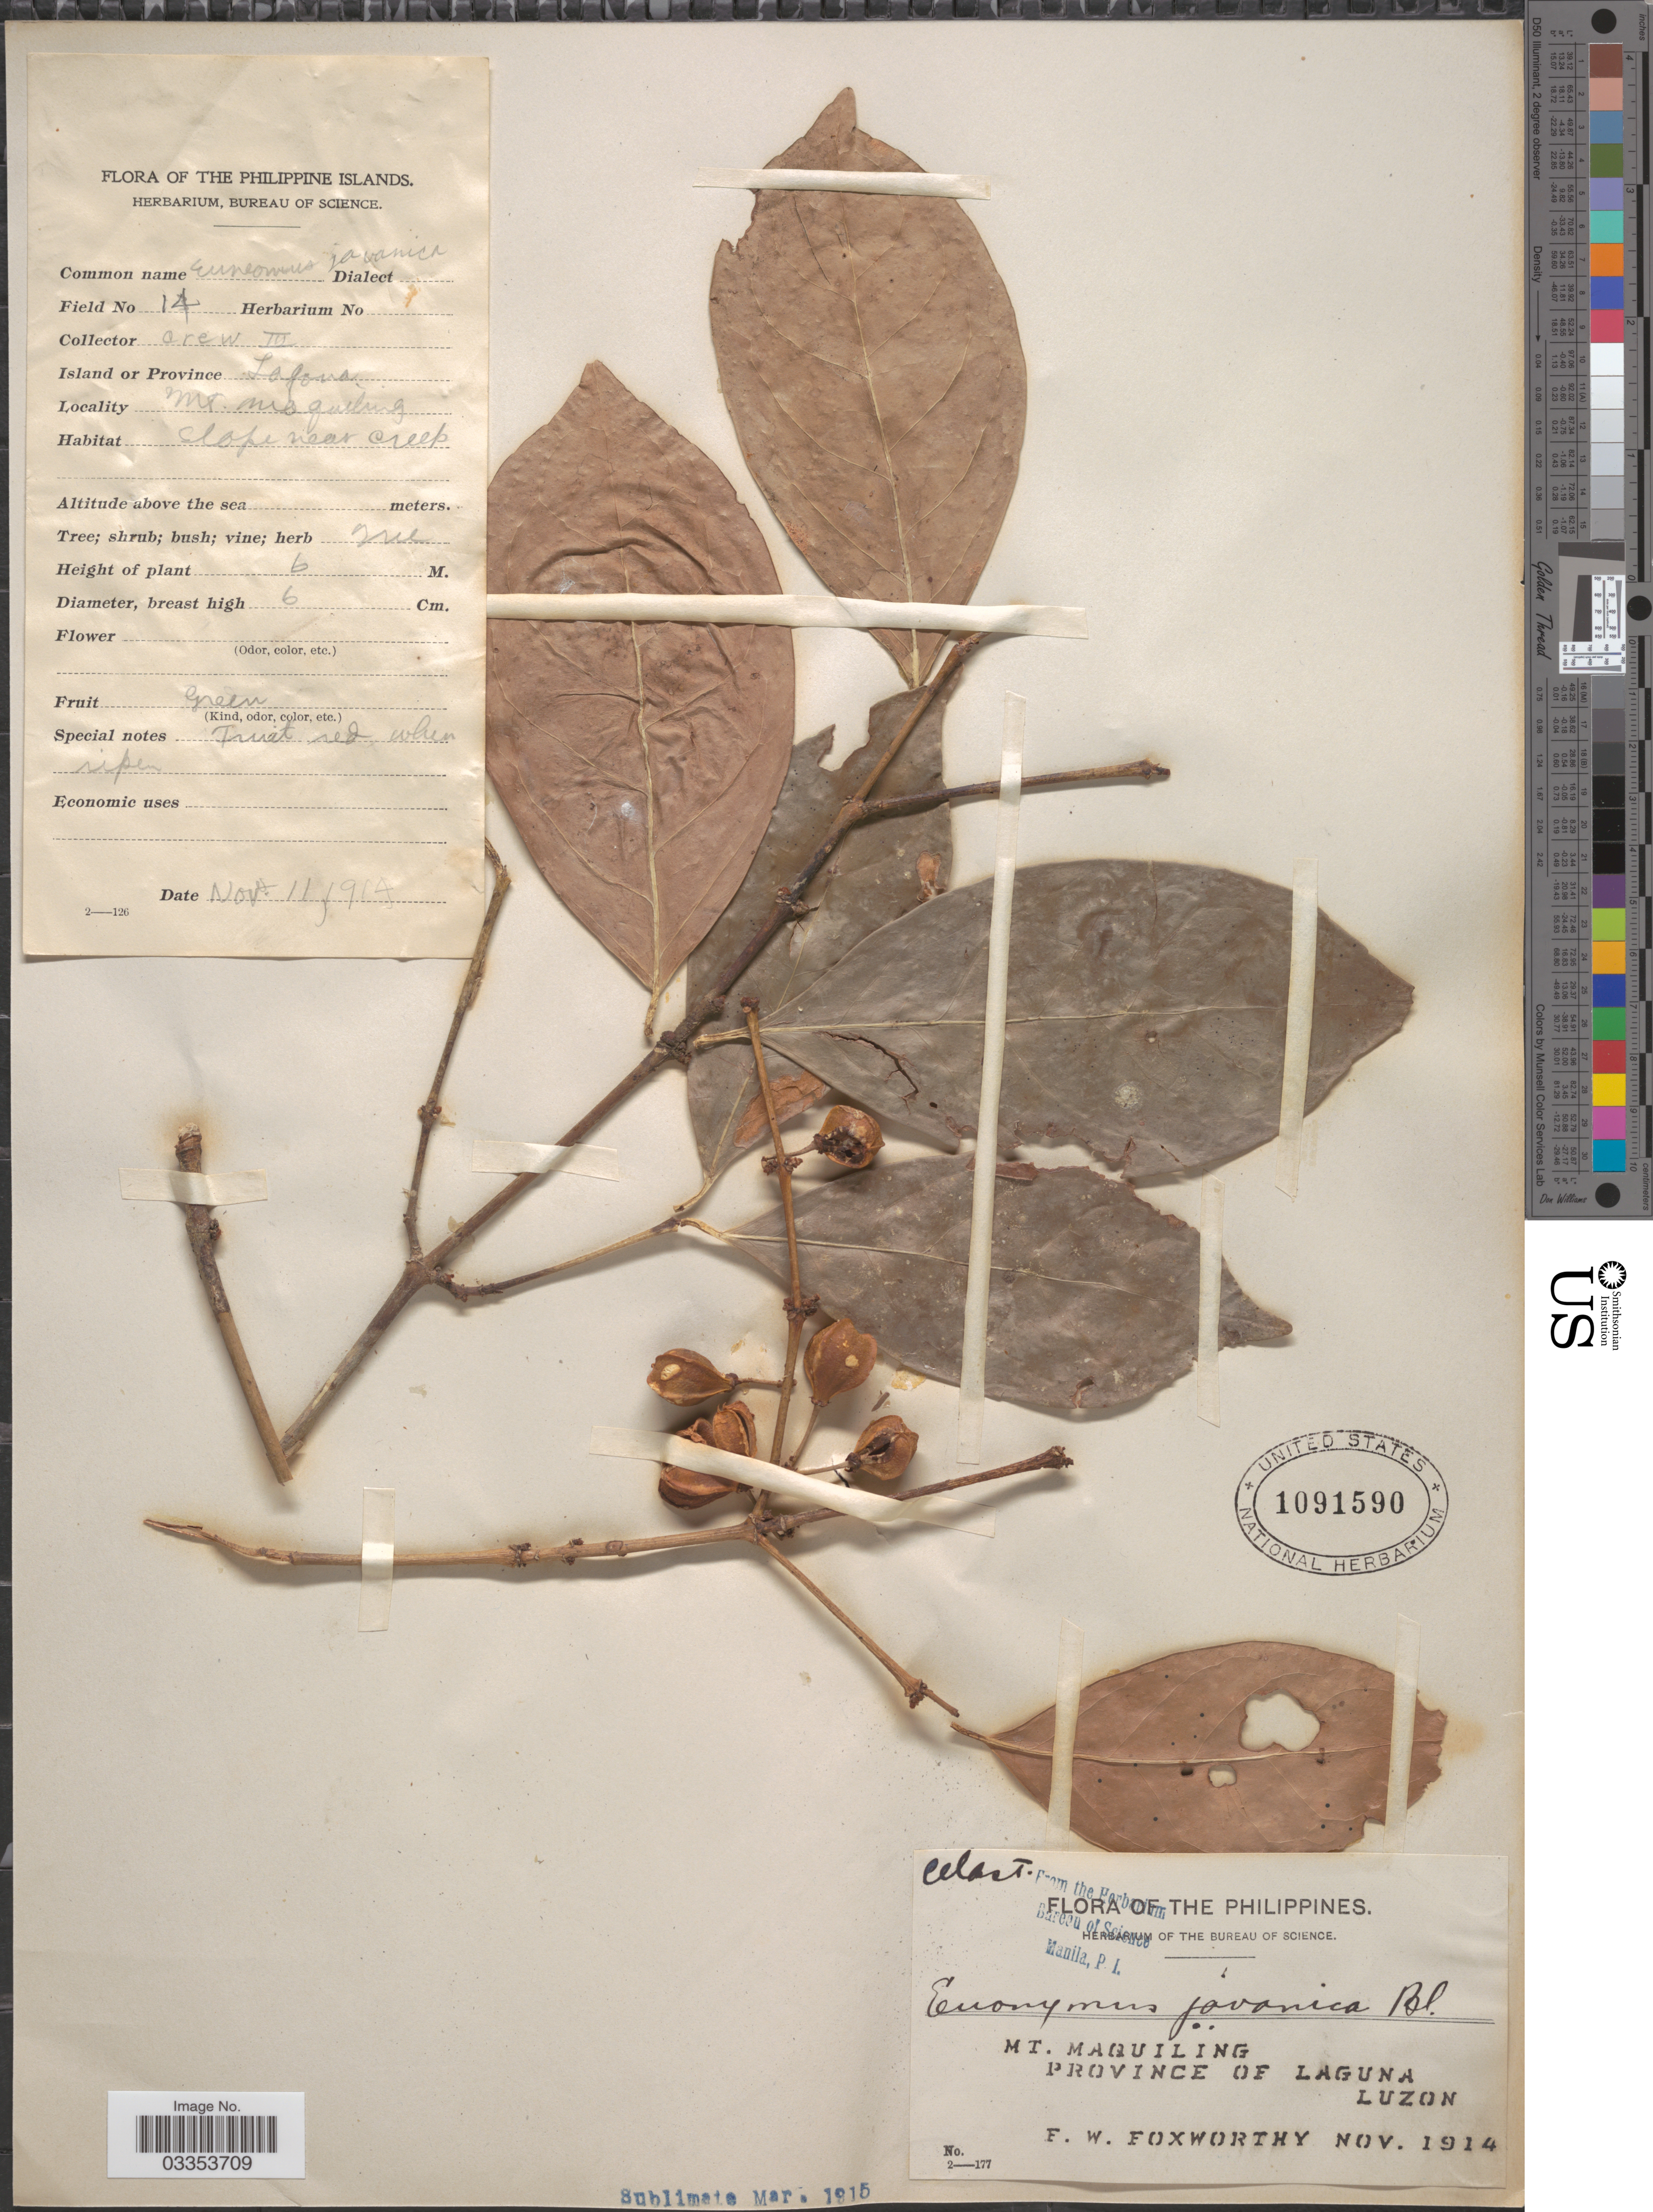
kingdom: Plantae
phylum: Tracheophyta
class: Magnoliopsida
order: Celastrales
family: Celastraceae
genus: Euonymus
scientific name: Euonymus indicus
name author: B. Heyne ex Wall.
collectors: F. W. Foxworthy & Crew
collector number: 14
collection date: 1914-11-11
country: Philippines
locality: The Philippine Islands. Mt. Maquiling, province of Laguna, Luzon.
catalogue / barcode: US 1091590